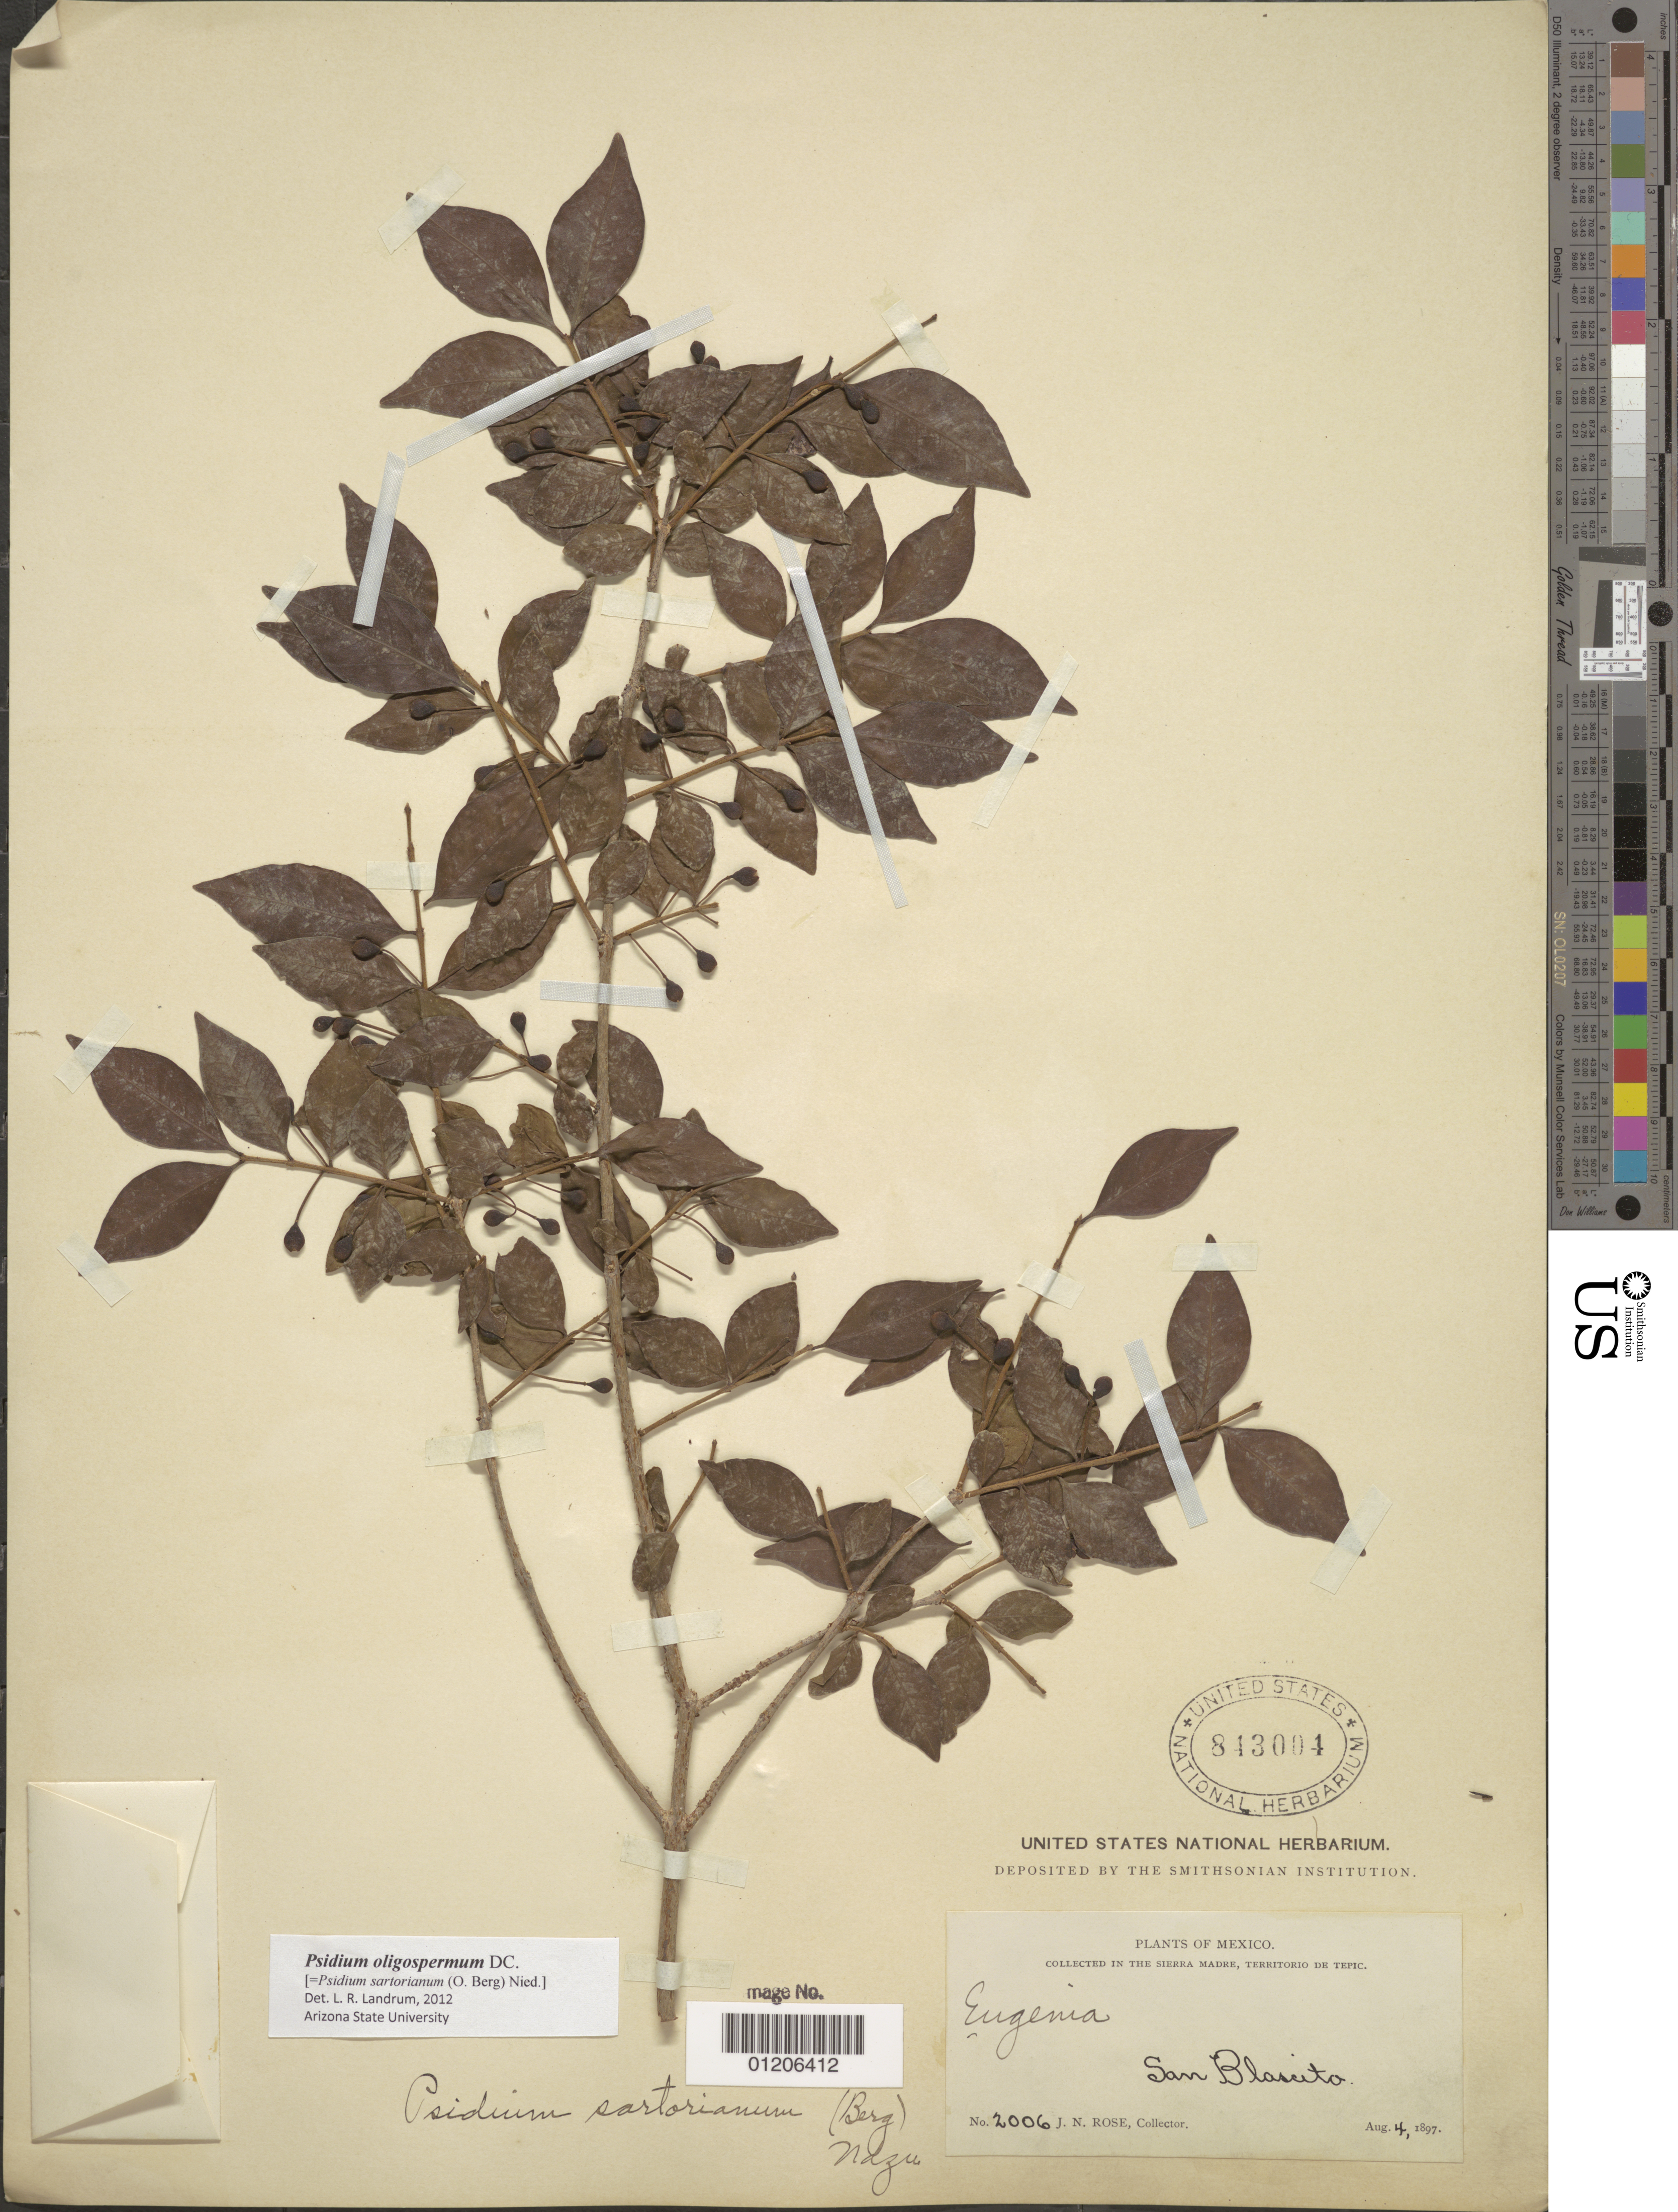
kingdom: Plantae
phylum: Tracheophyta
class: Magnoliopsida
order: Myrtales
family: Myrtaceae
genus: Psidium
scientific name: Psidium oligospermum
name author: Mart. ex DC.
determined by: Landrum, L. R.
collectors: J. N. Rose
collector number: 2006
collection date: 1897-08-04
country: Mexico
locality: in the Sierra Madre, Territorio de Tepic, San Blascito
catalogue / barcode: US 843004